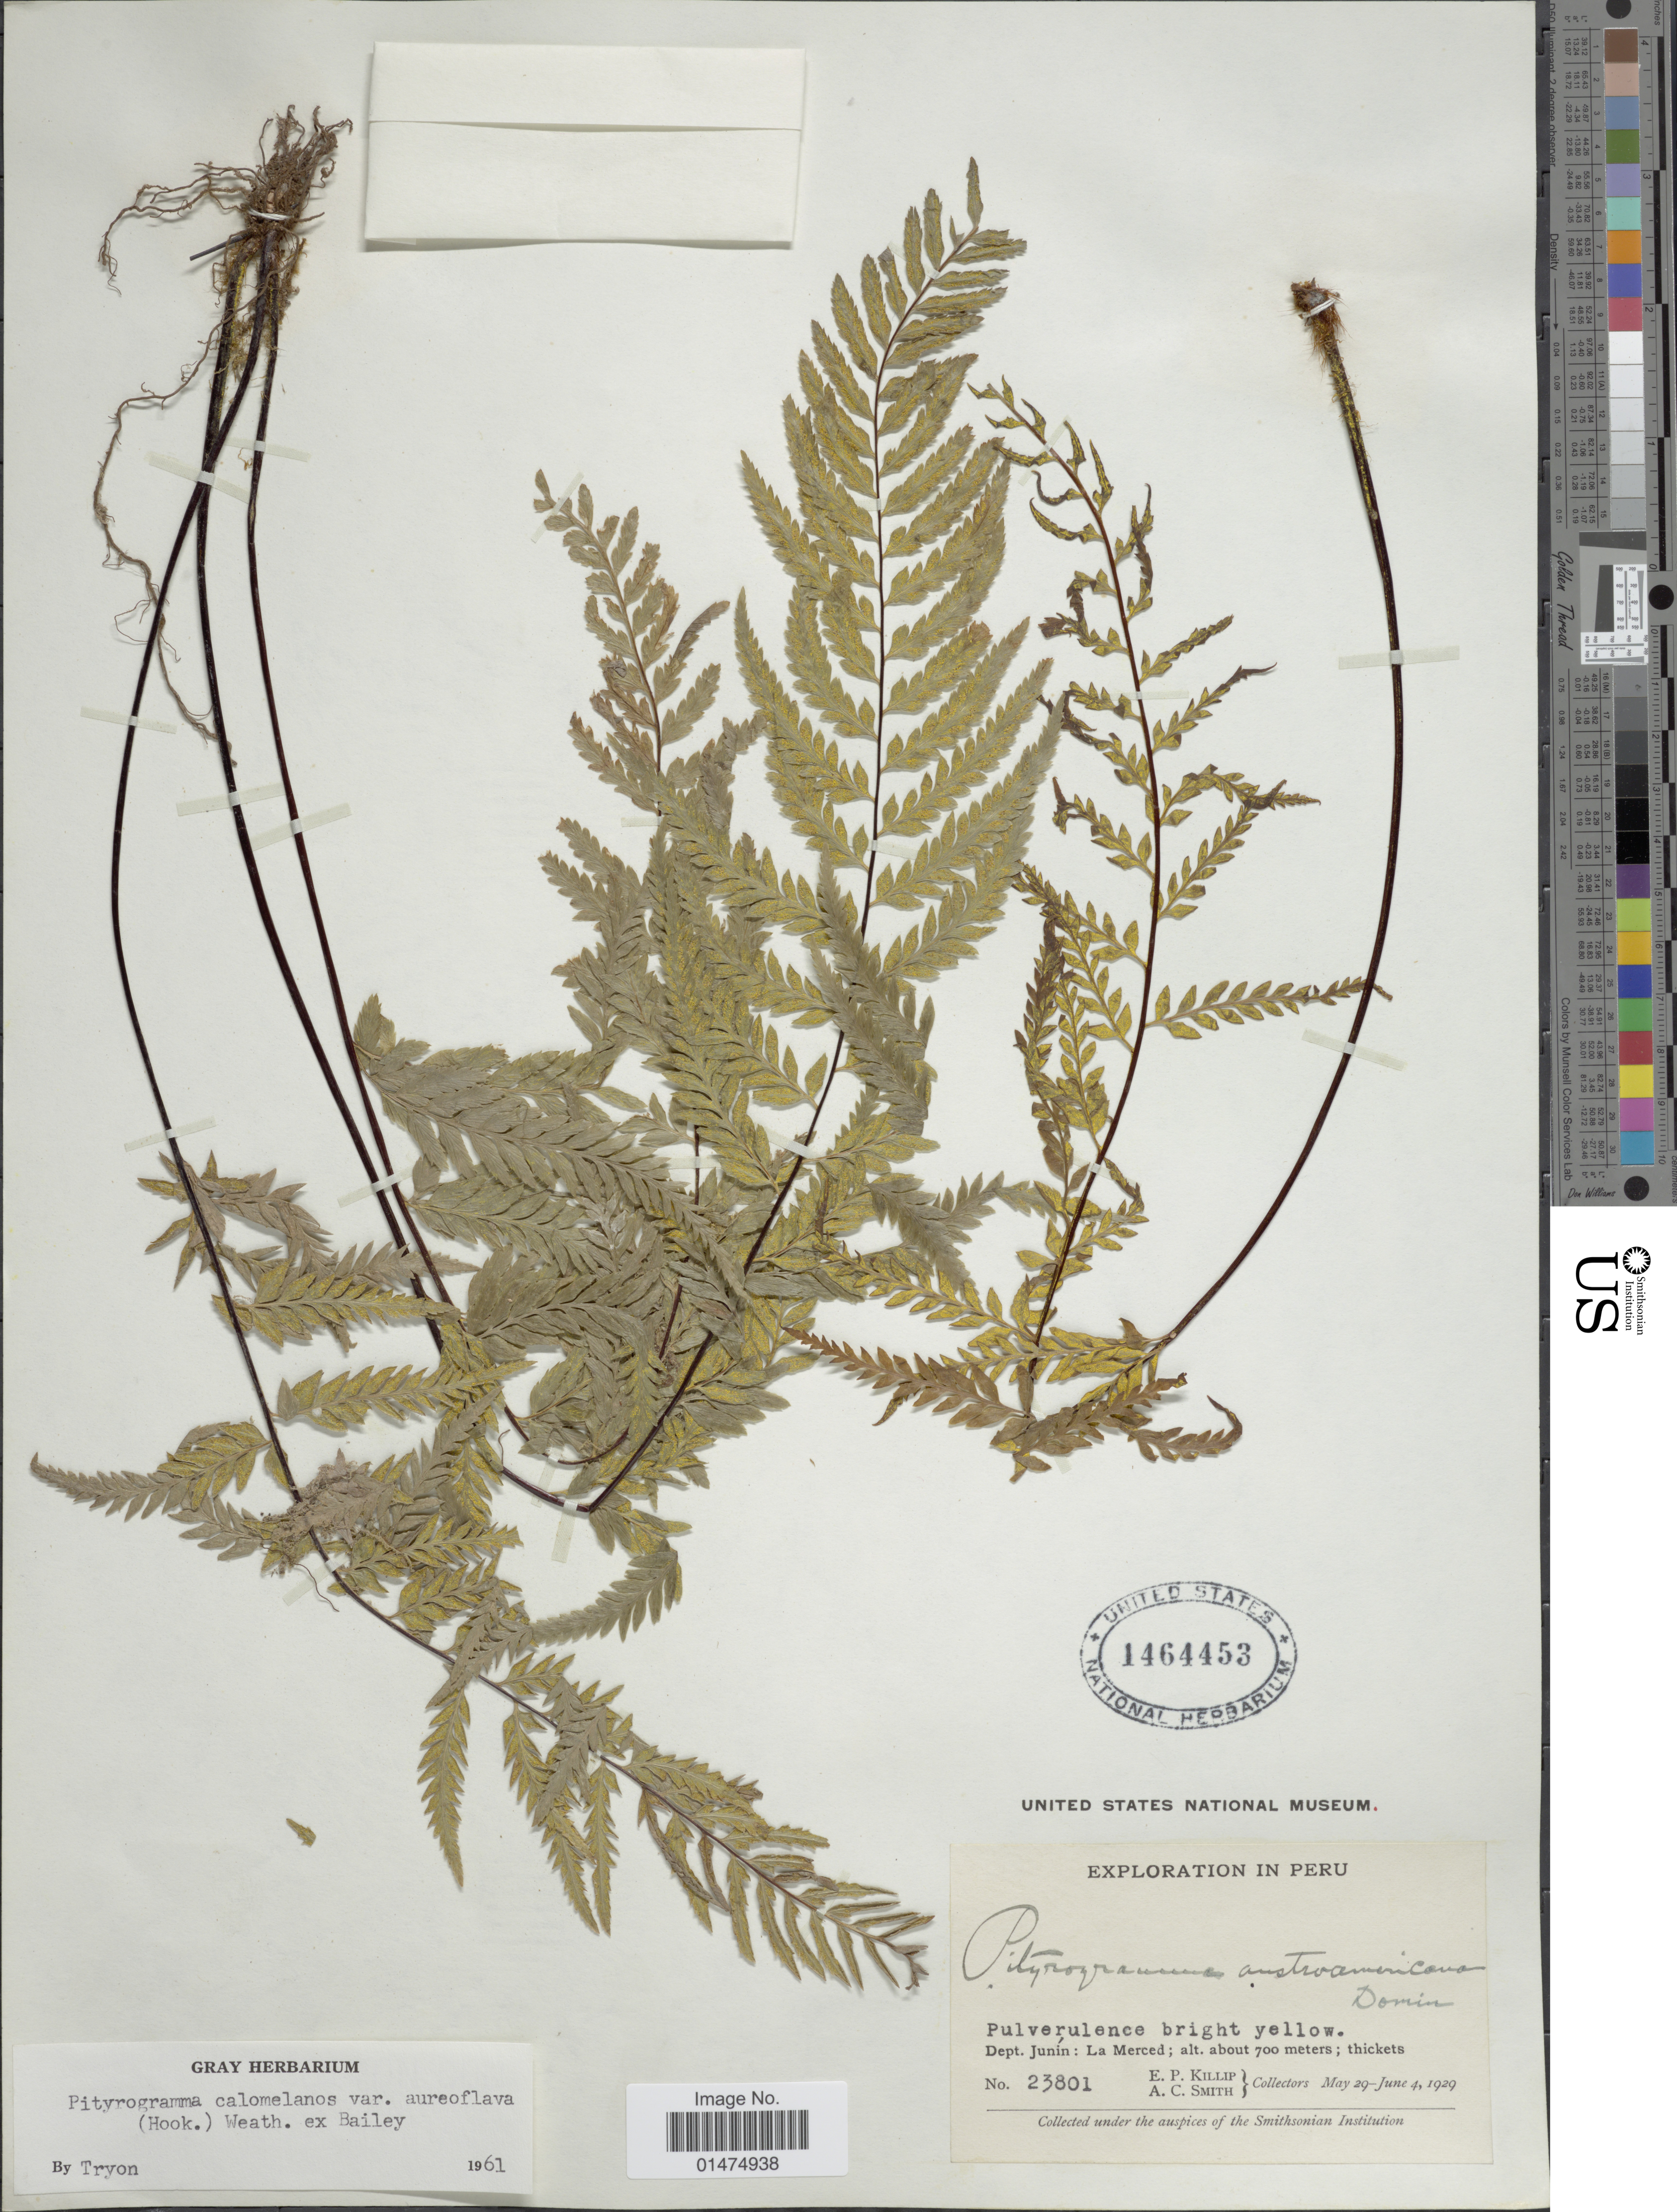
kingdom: Plantae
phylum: Tracheophyta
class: Polypodiopsida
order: Polypodiales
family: Pteridaceae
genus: Pityrogramma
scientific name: Pityrogramma calomelanos var. aureoflava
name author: (Hook.) Weath. ex L.H. Bailey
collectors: E. P. Killip & A. C. Smith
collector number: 23801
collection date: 1929-05-29/1929-06-04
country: Peru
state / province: Junín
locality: Dept. Junin: La Merced.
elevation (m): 700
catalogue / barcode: US 1464453